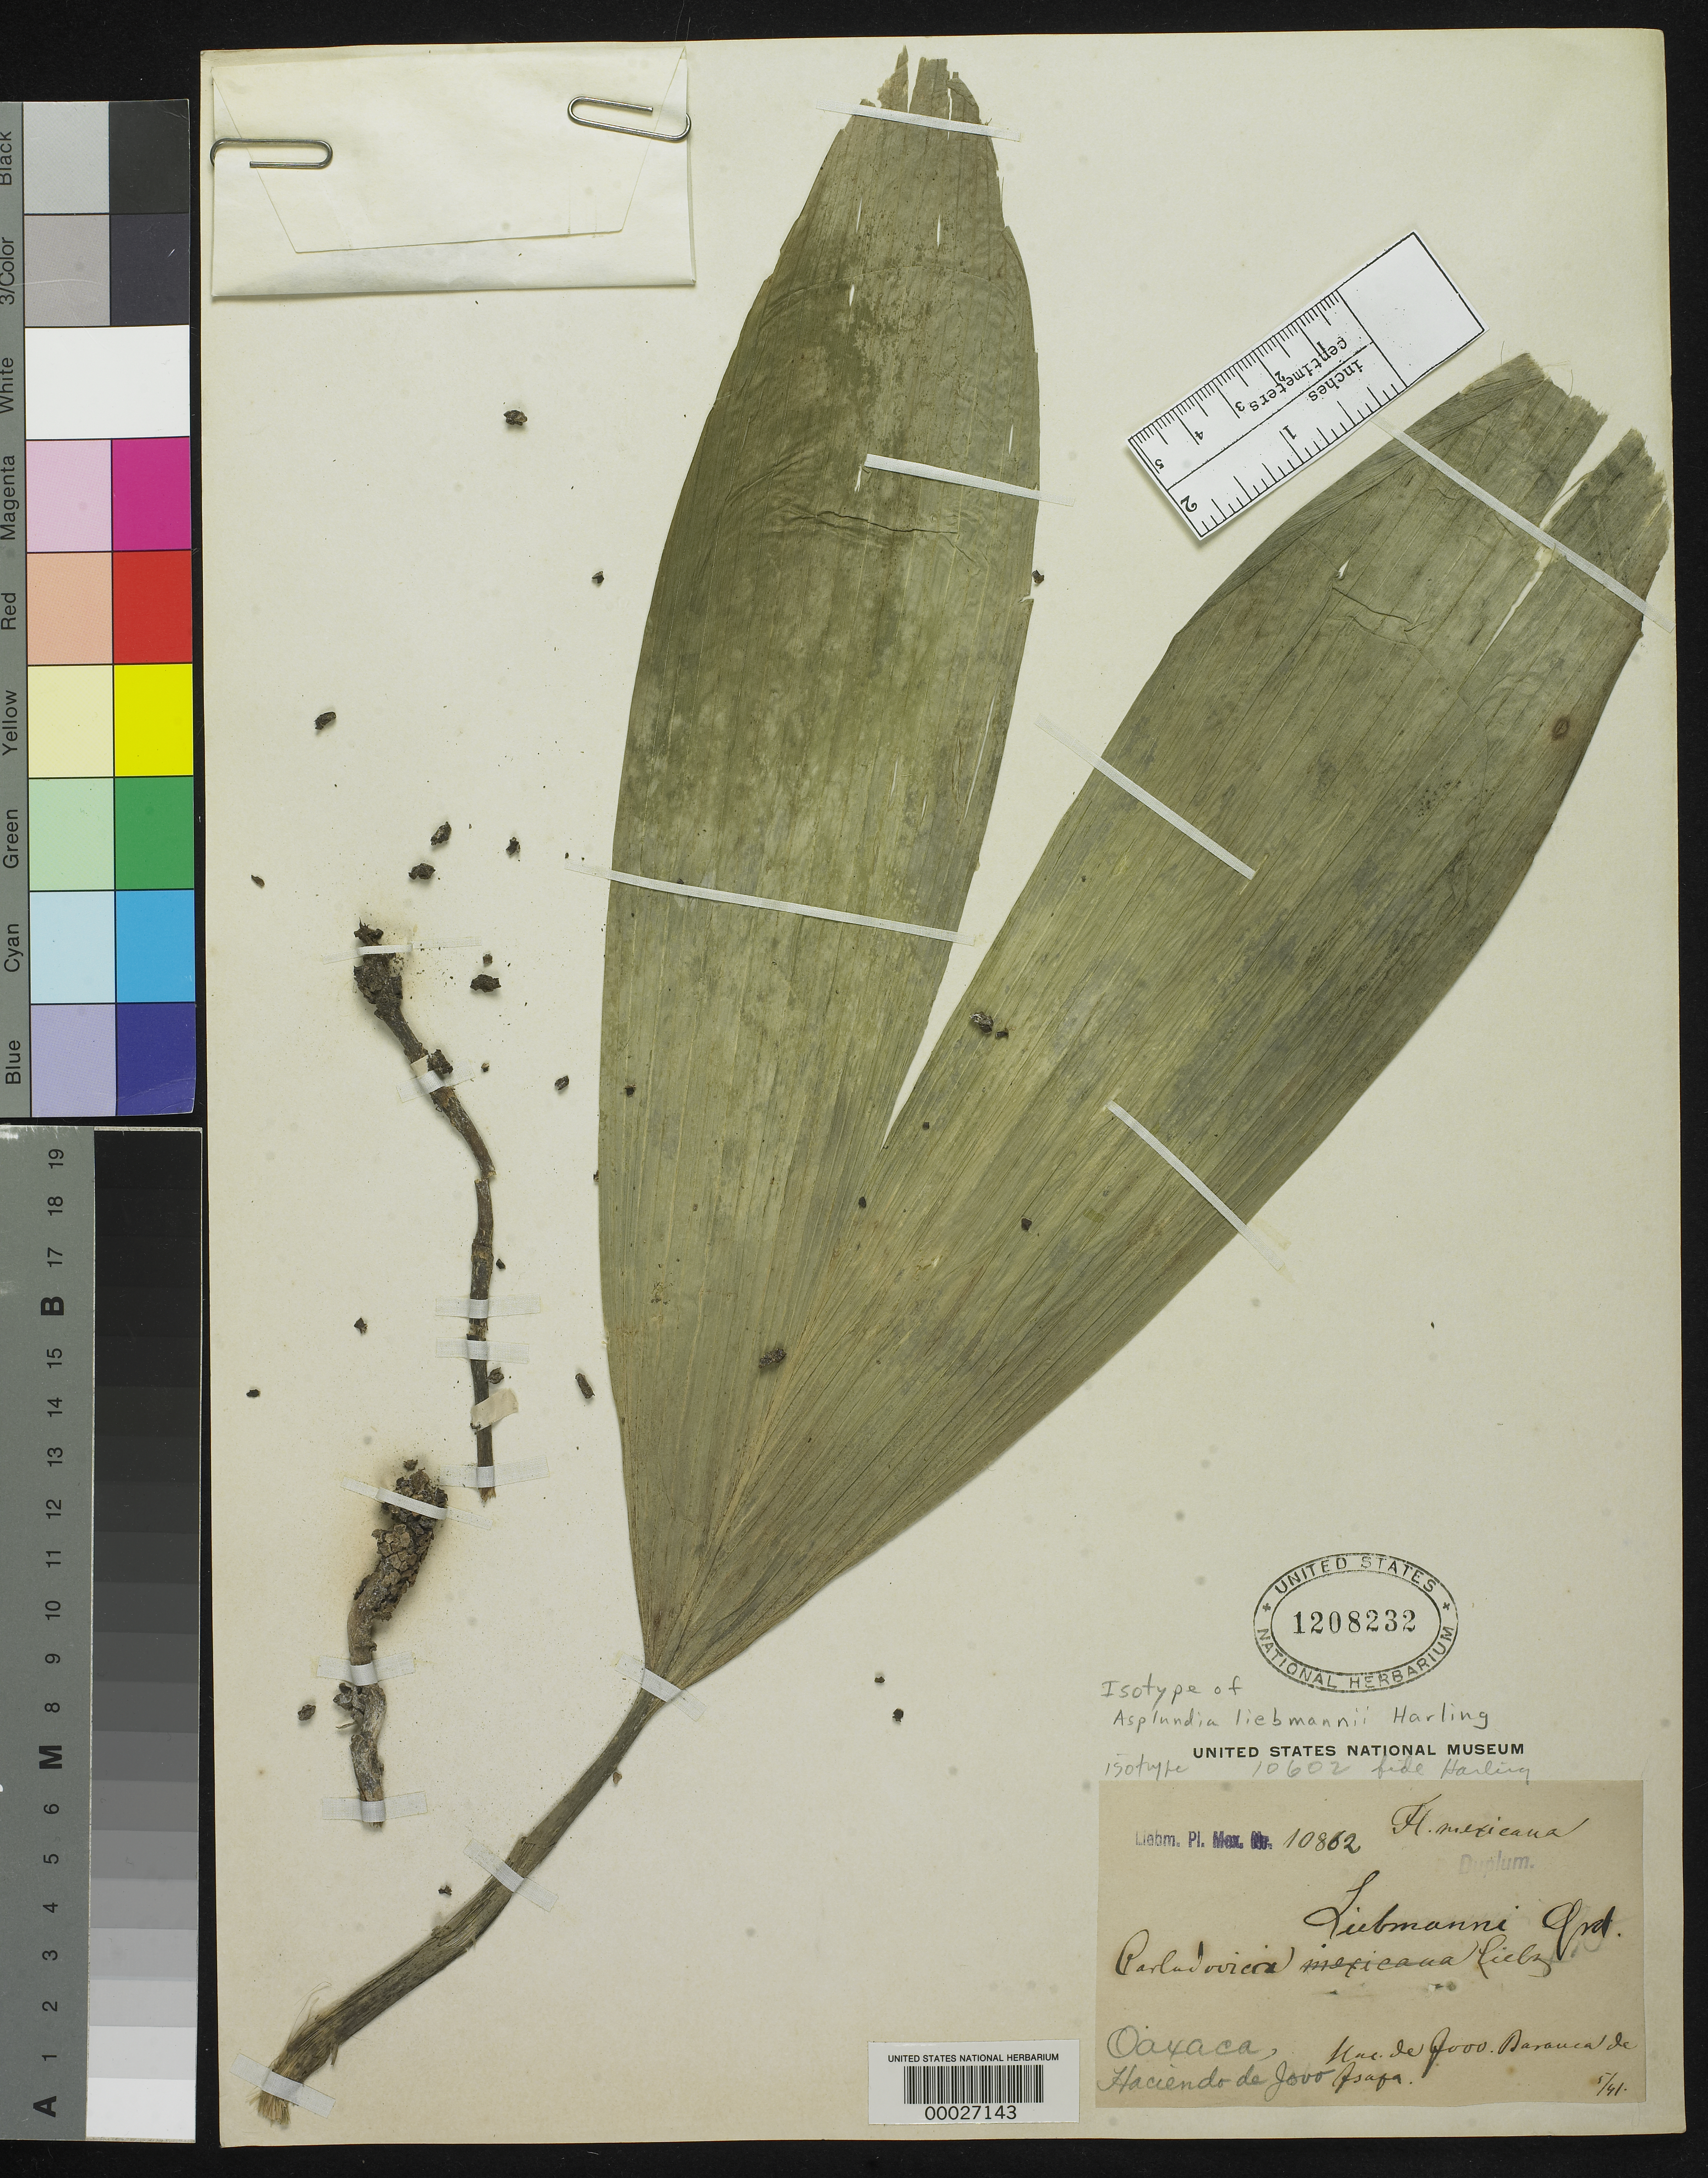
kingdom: Plantae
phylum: Tracheophyta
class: Liliopsida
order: Pandanales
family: Cyclanthaceae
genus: Asplundia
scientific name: Asplundia liebmannii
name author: Harling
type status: Possible Isotype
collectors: F. M. Liebmann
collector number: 10862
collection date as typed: May 1891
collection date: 1891-05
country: Mexico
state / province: Oaxaca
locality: Hacienda de Jovo.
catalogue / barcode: US 1208232